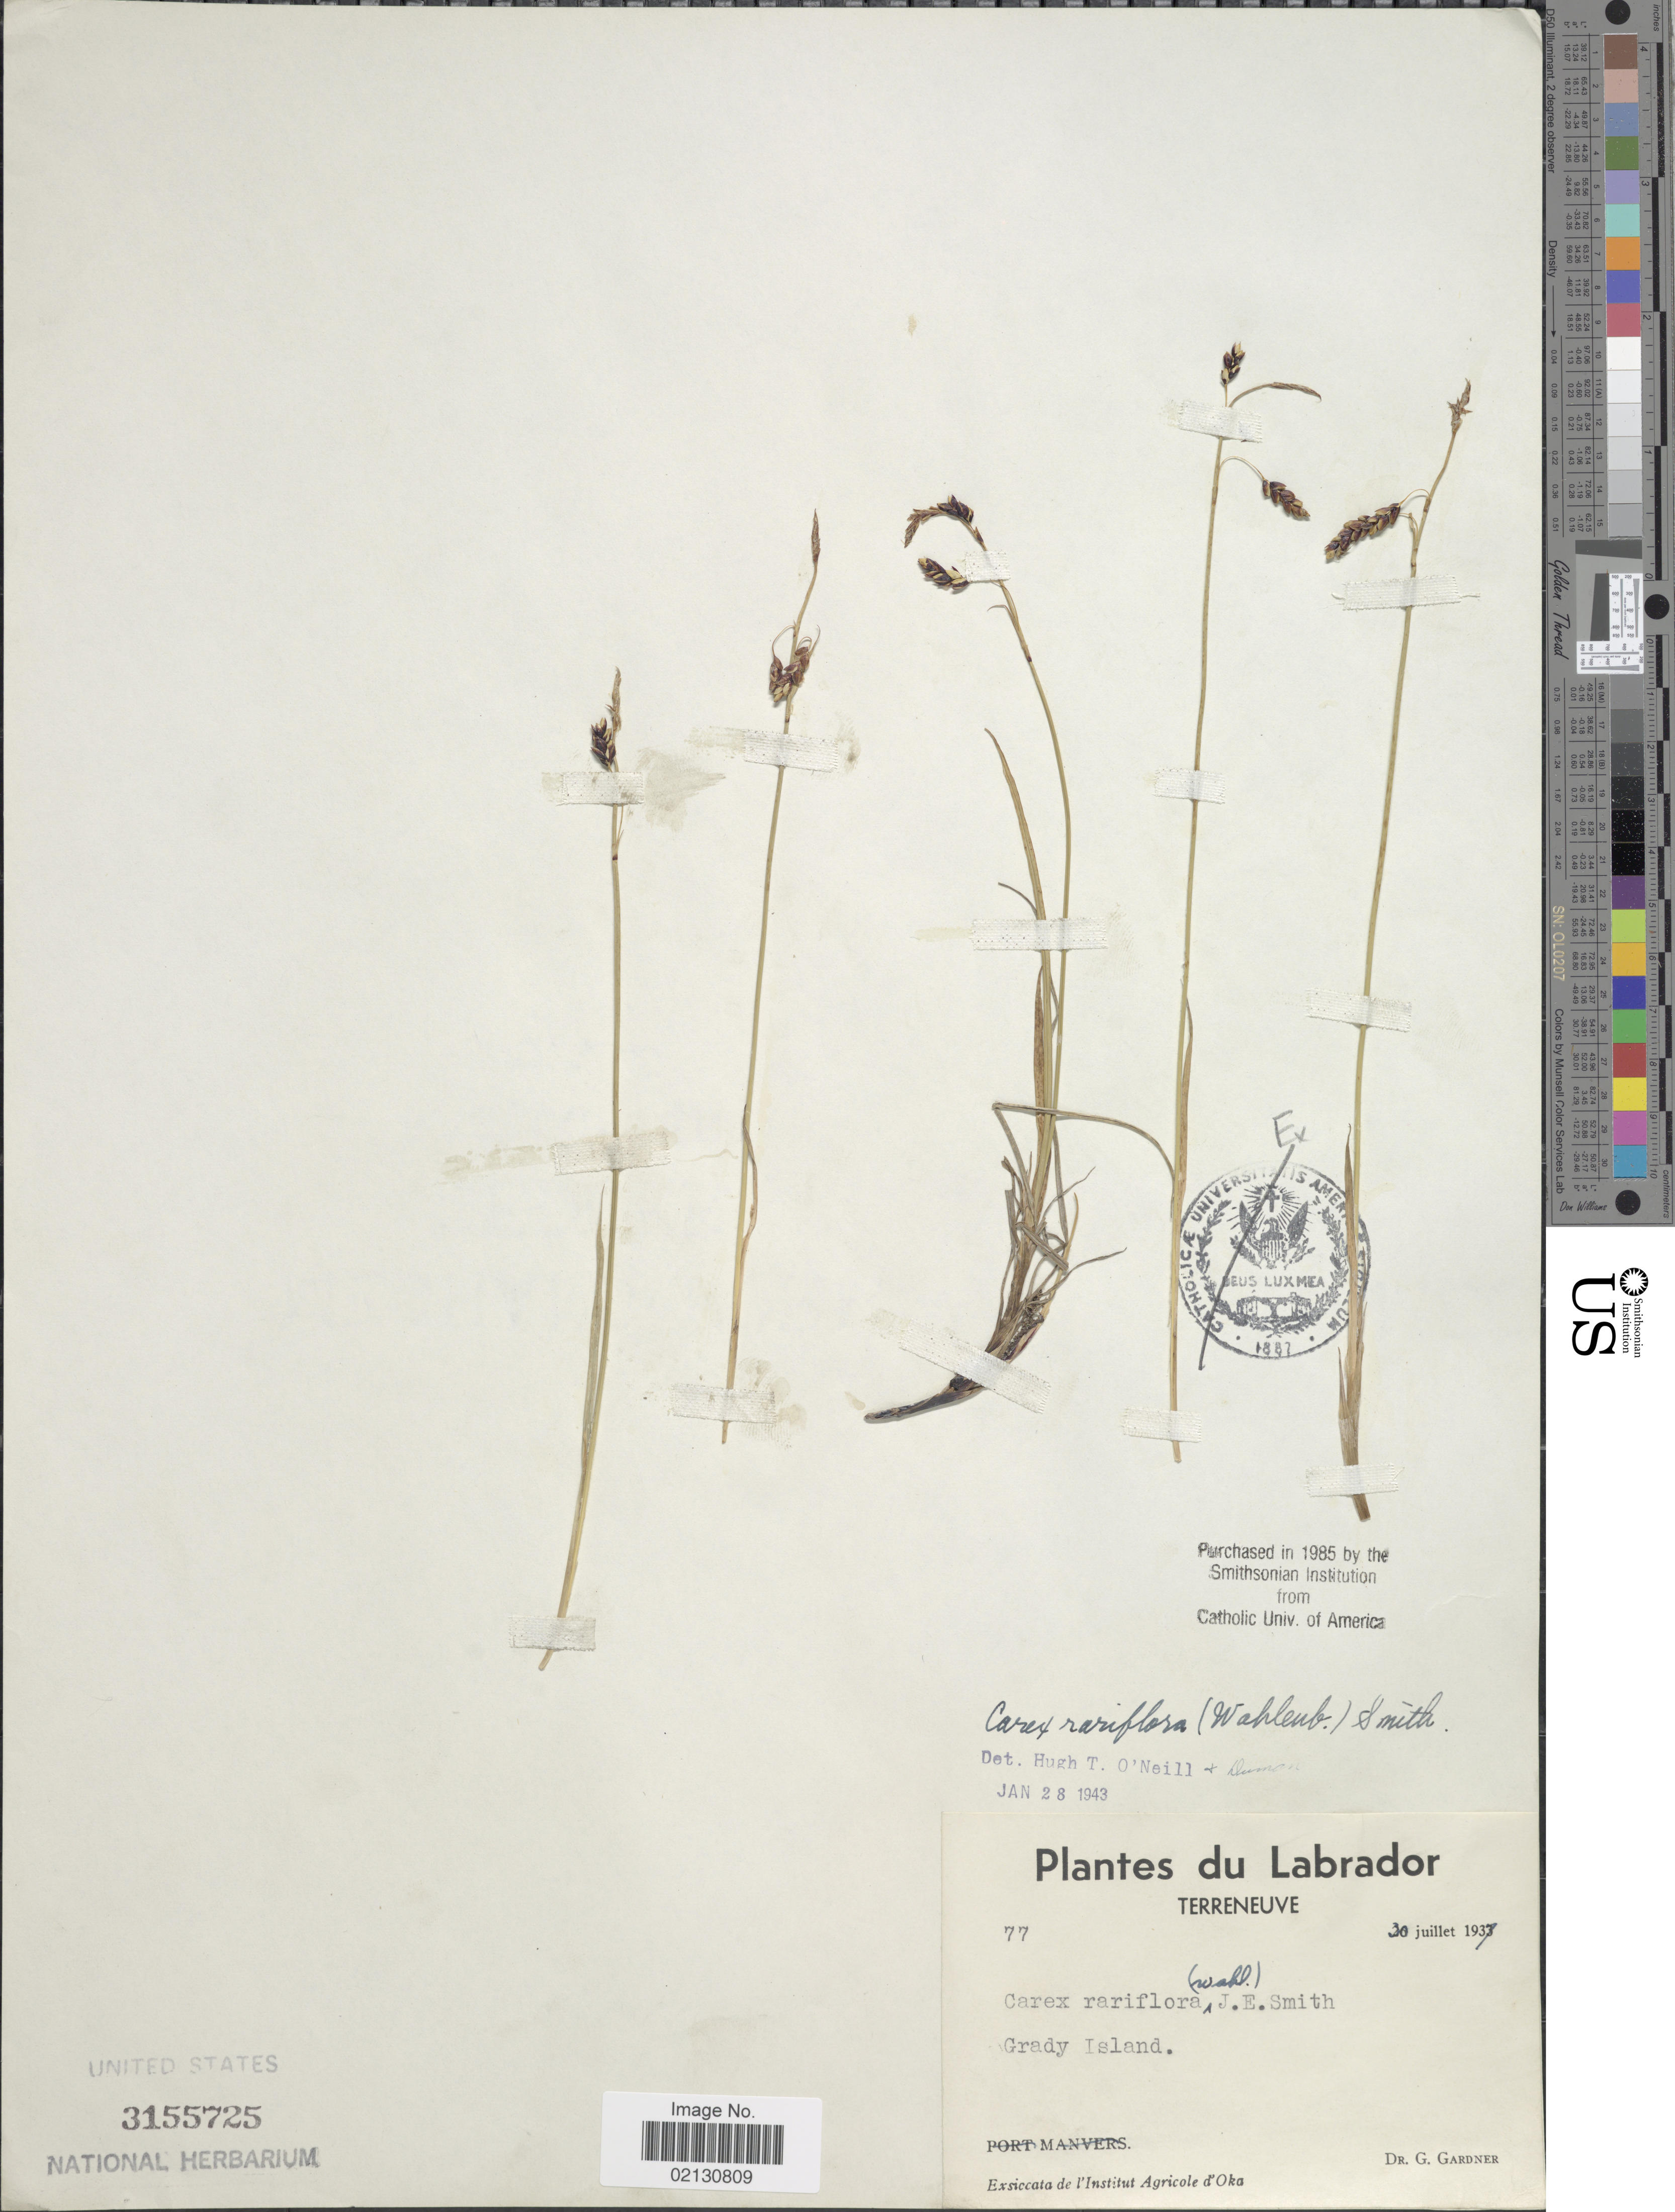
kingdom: Plantae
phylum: Tracheophyta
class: Liliopsida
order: Poales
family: Cyperaceae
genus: Carex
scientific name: Carex rariflora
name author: (Wahlenb.) Sm.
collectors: G. Gardner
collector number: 77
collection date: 1937-07-30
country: Canada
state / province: Newfoundland and Labrador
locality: Labrador. Terreneuve. Grady Island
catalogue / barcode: US 3155725